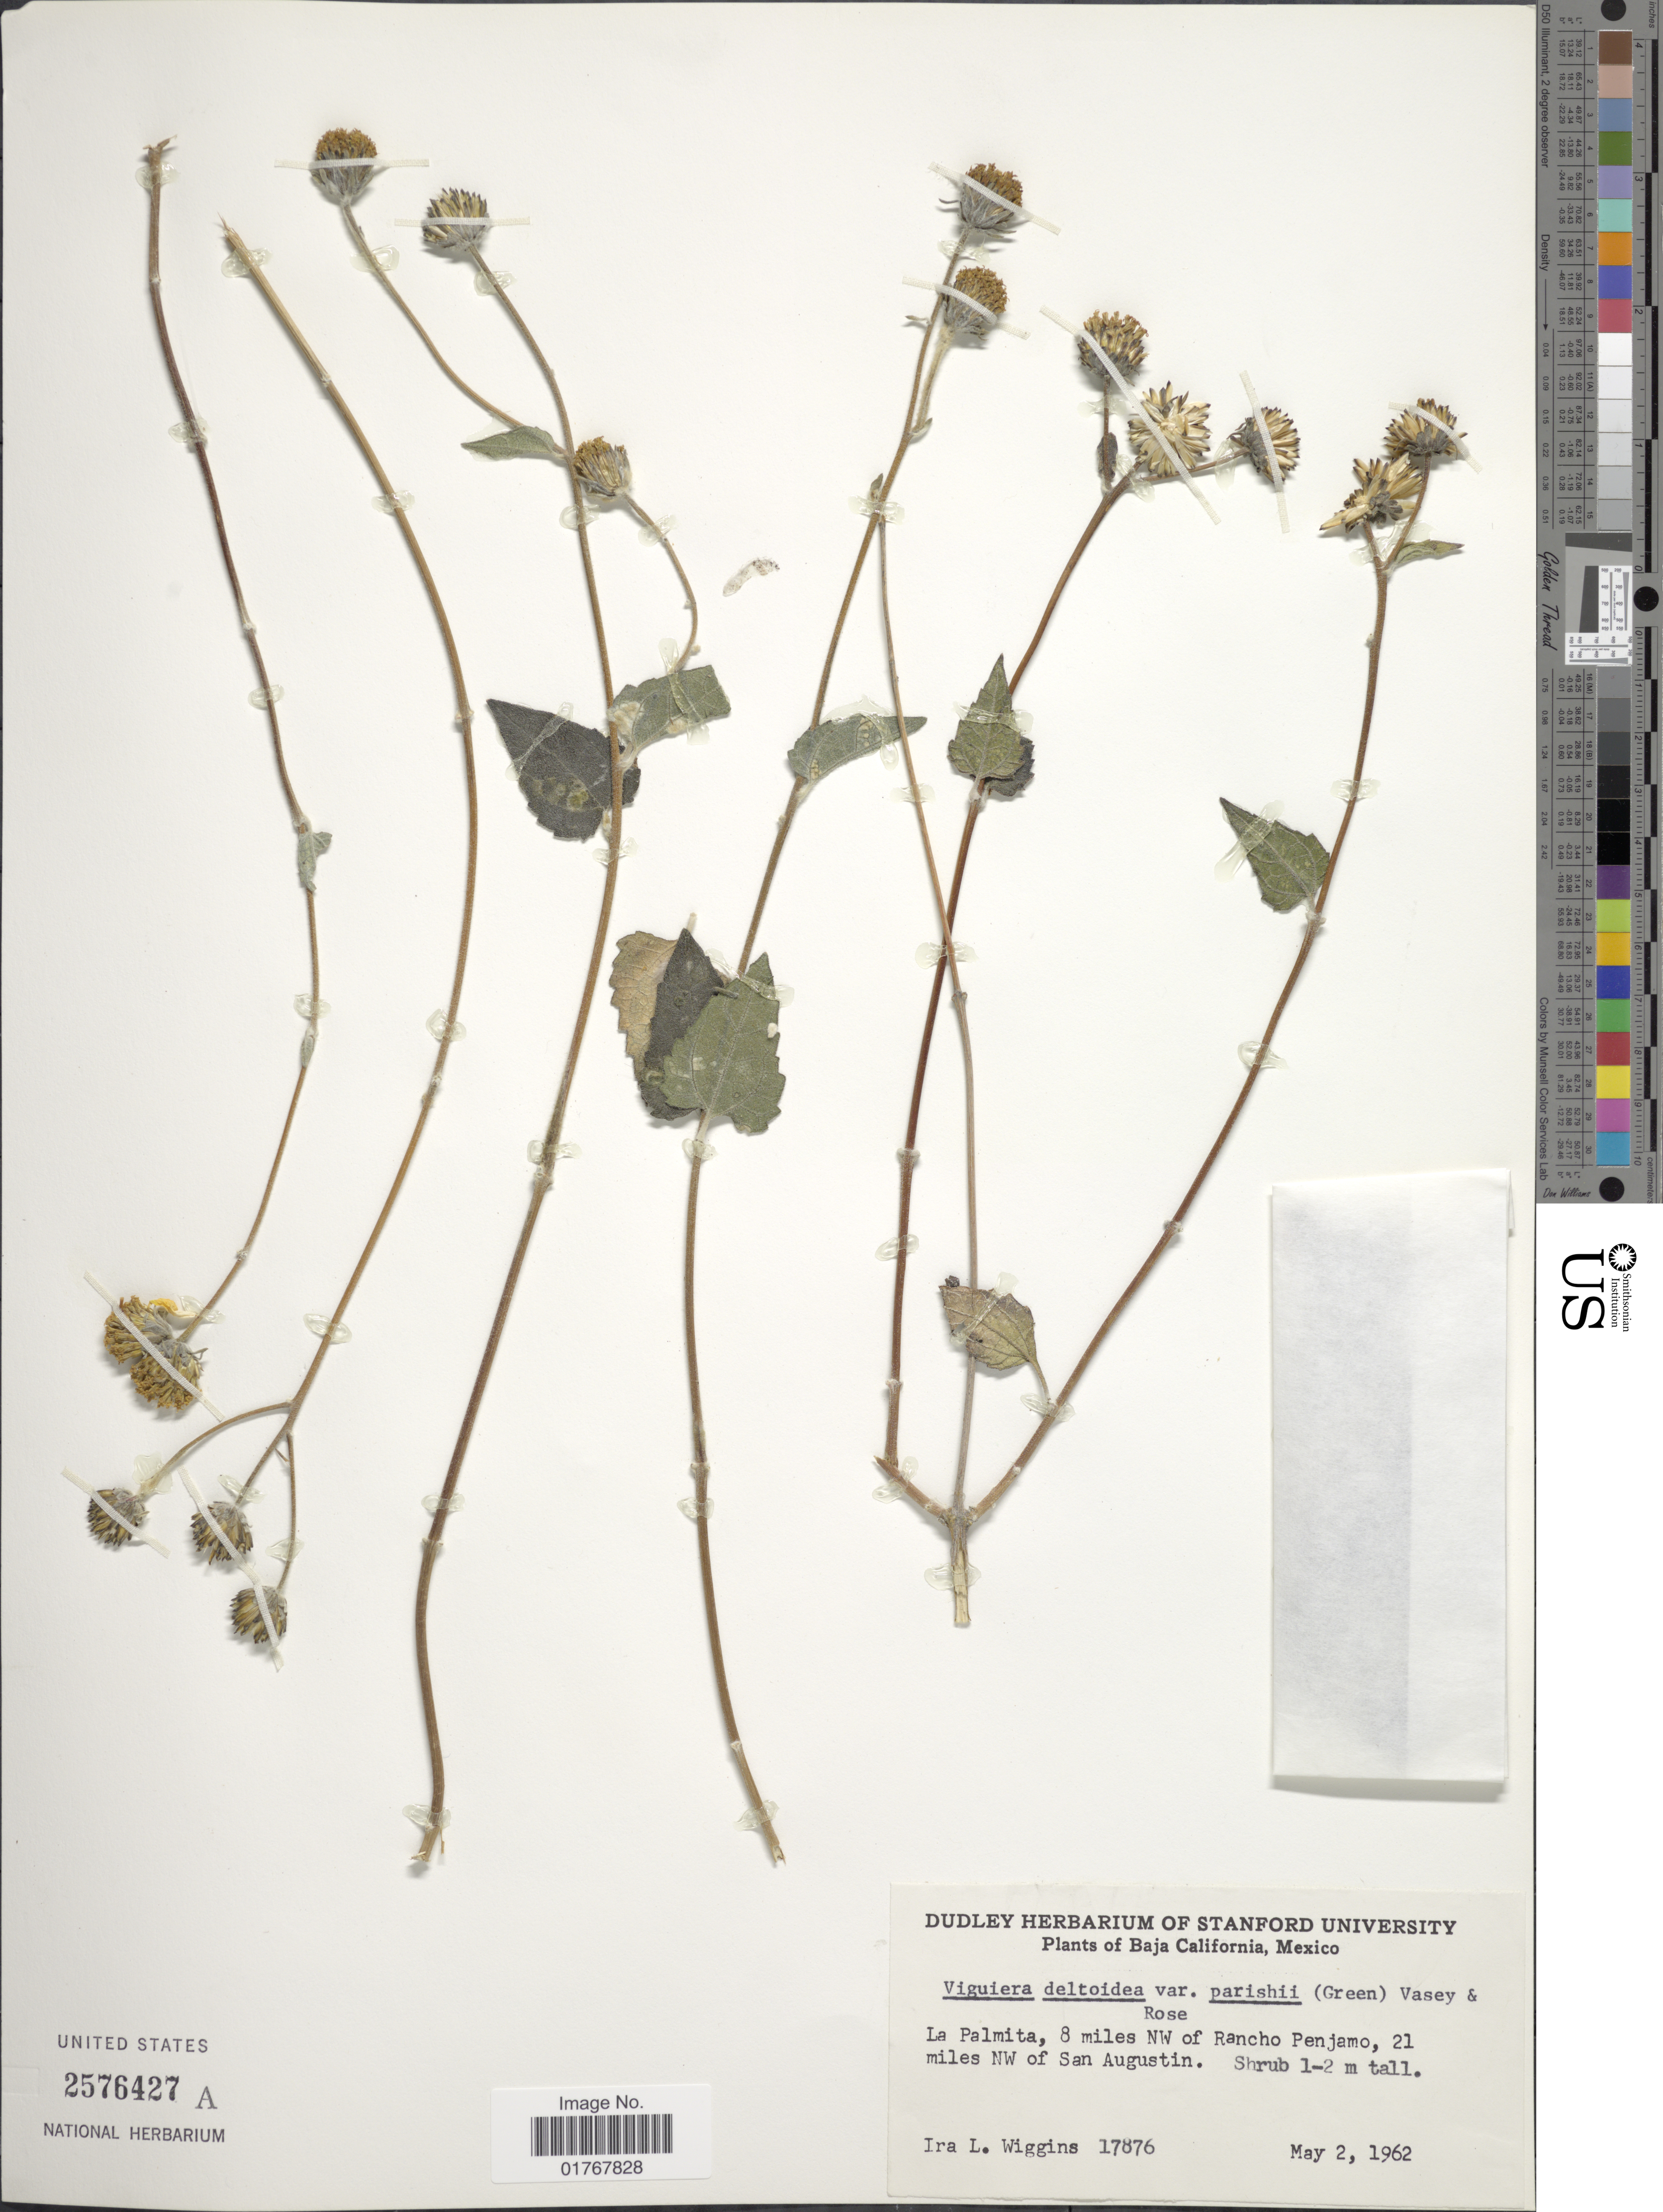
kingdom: Plantae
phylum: Tracheophyta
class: Magnoliopsida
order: Asterales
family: Asteraceae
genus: Viguiera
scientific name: Viguiera deltoidea var. parishii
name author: (Greene) Vasey & Rose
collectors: I. L. Wiggins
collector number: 17876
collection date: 1962-05-02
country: Mexico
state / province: Baja California Sur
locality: La Palmita, 8 miles NW of Rancho Penjamo, 21 miles NW of San Augustin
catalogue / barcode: US 2576427A